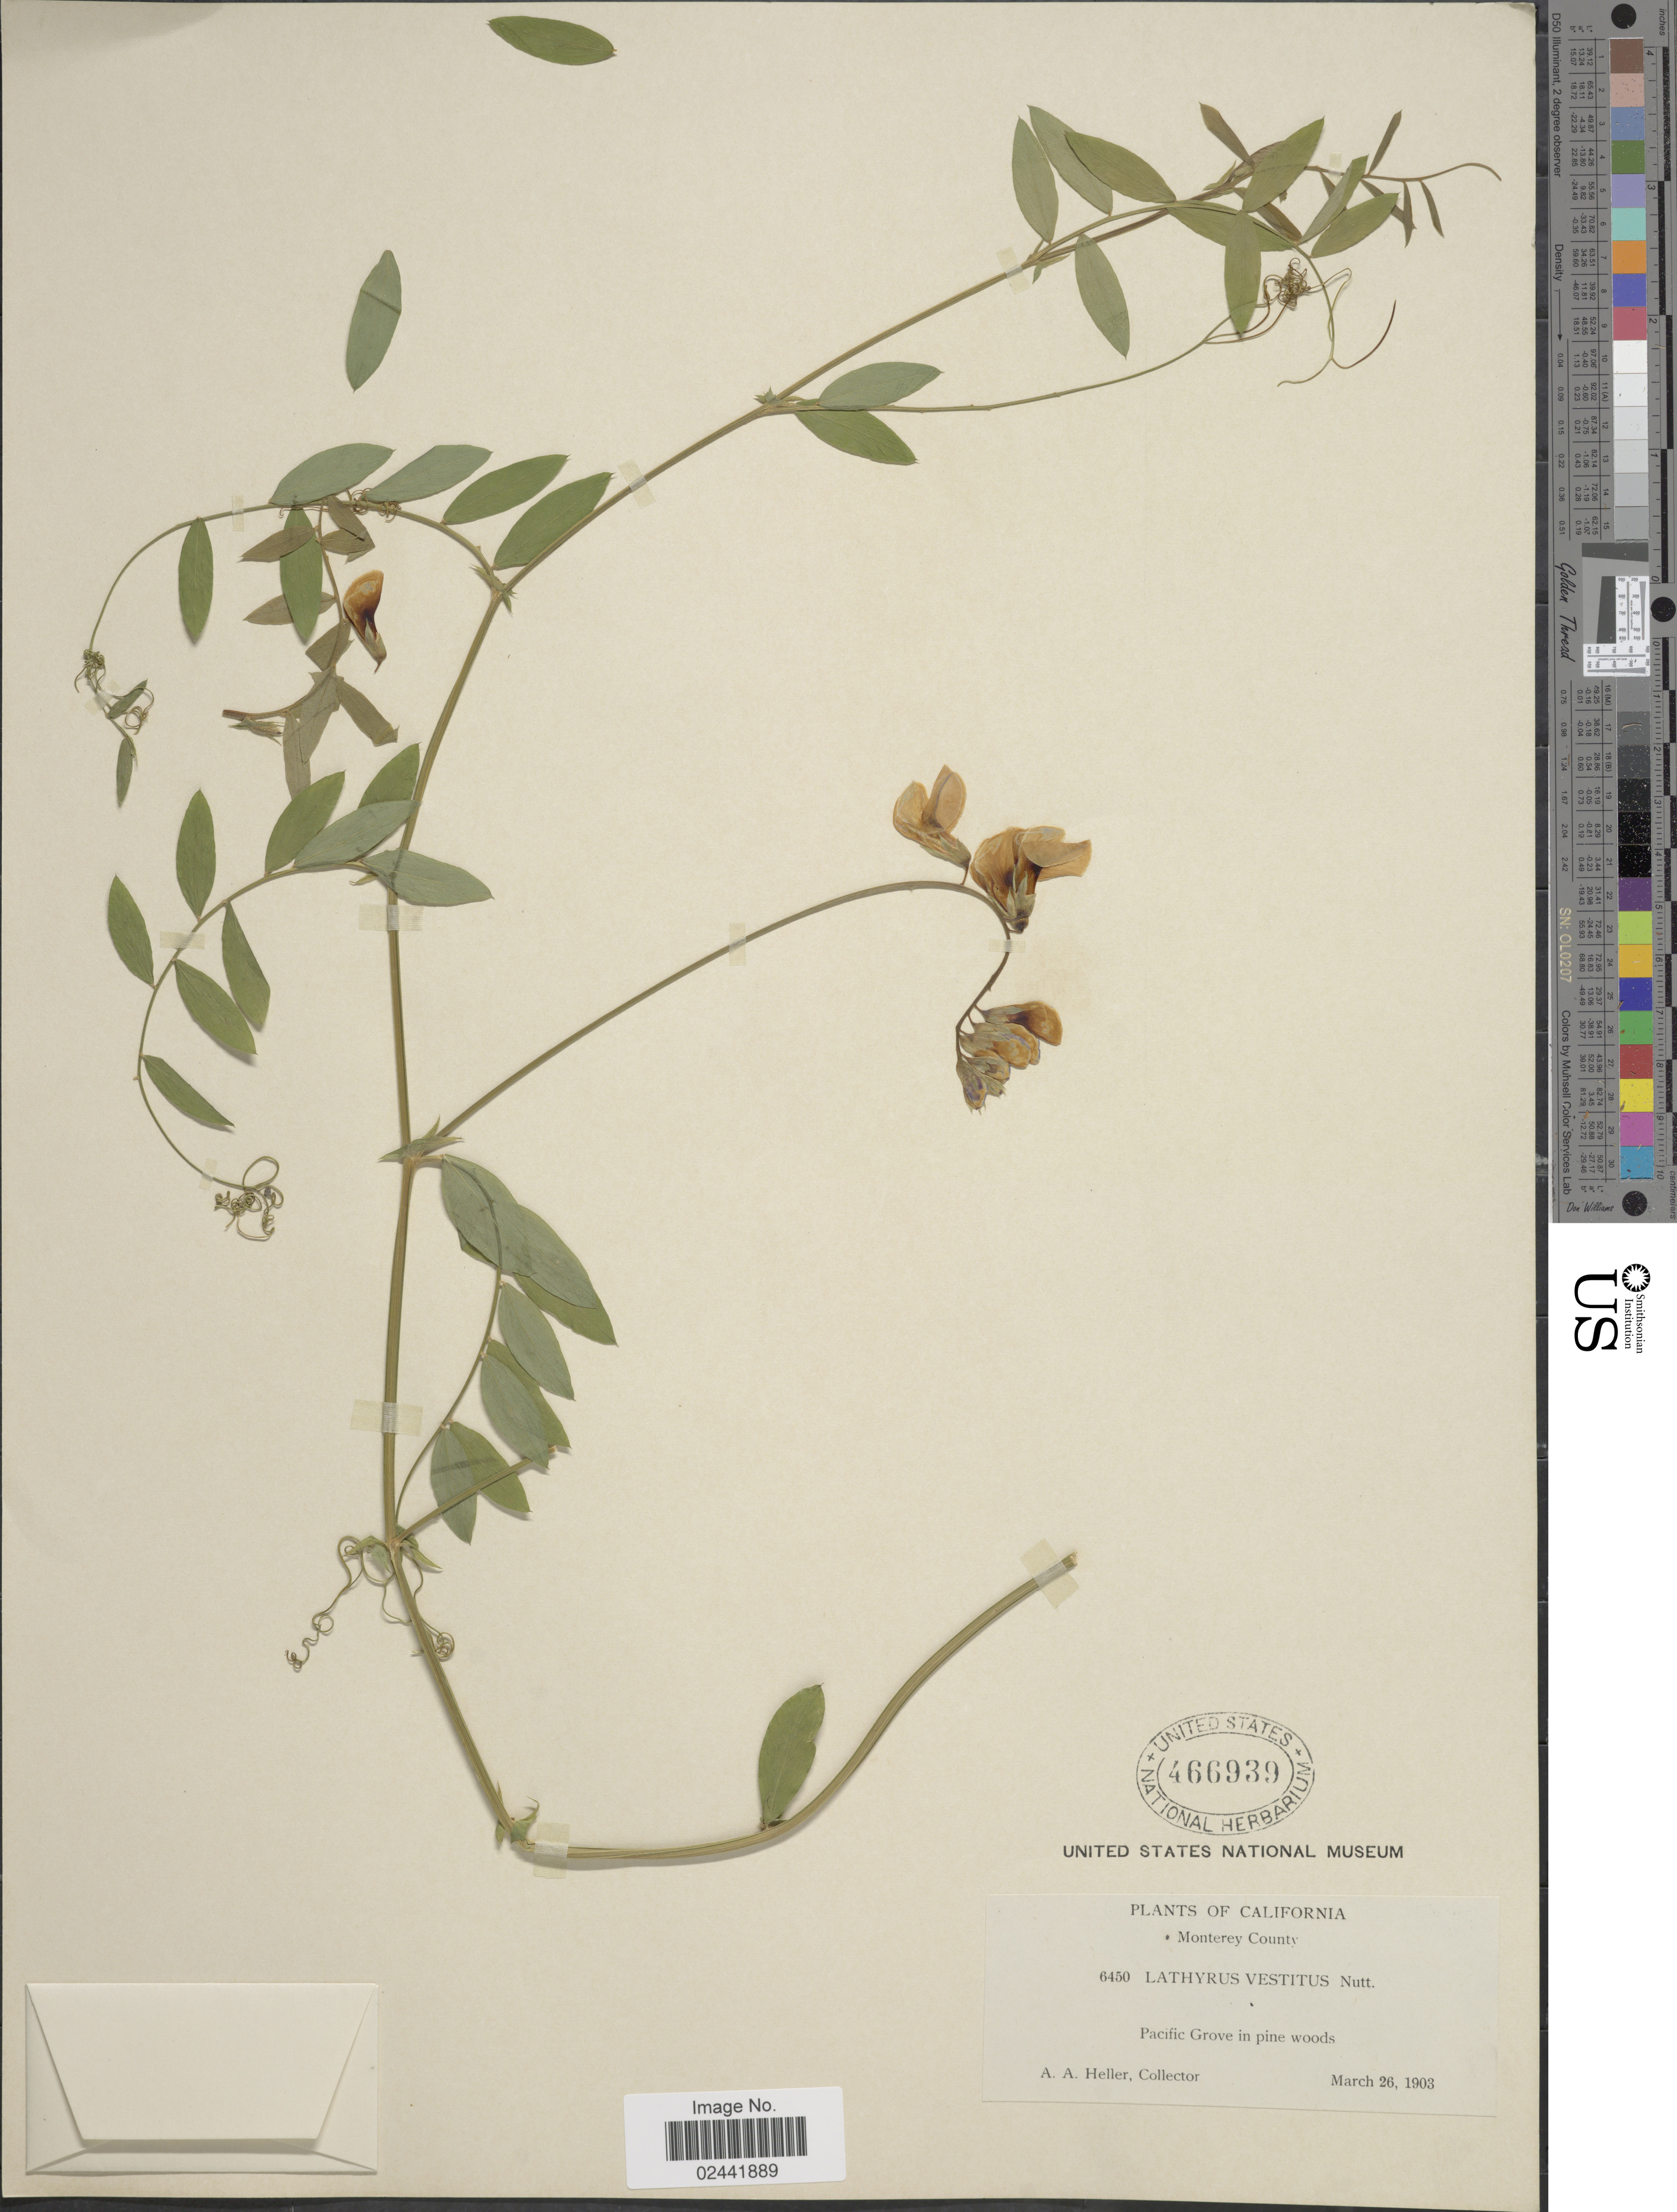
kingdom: Plantae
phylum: Tracheophyta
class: Magnoliopsida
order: Fabales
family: Fabaceae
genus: Lathyrus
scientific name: Lathyrus vestitus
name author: Nutt.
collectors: A. A. Heller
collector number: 6450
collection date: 1903-03-26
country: United States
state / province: California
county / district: Monterey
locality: Monterey County. Pacific Grove in pine woods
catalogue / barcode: US 466939